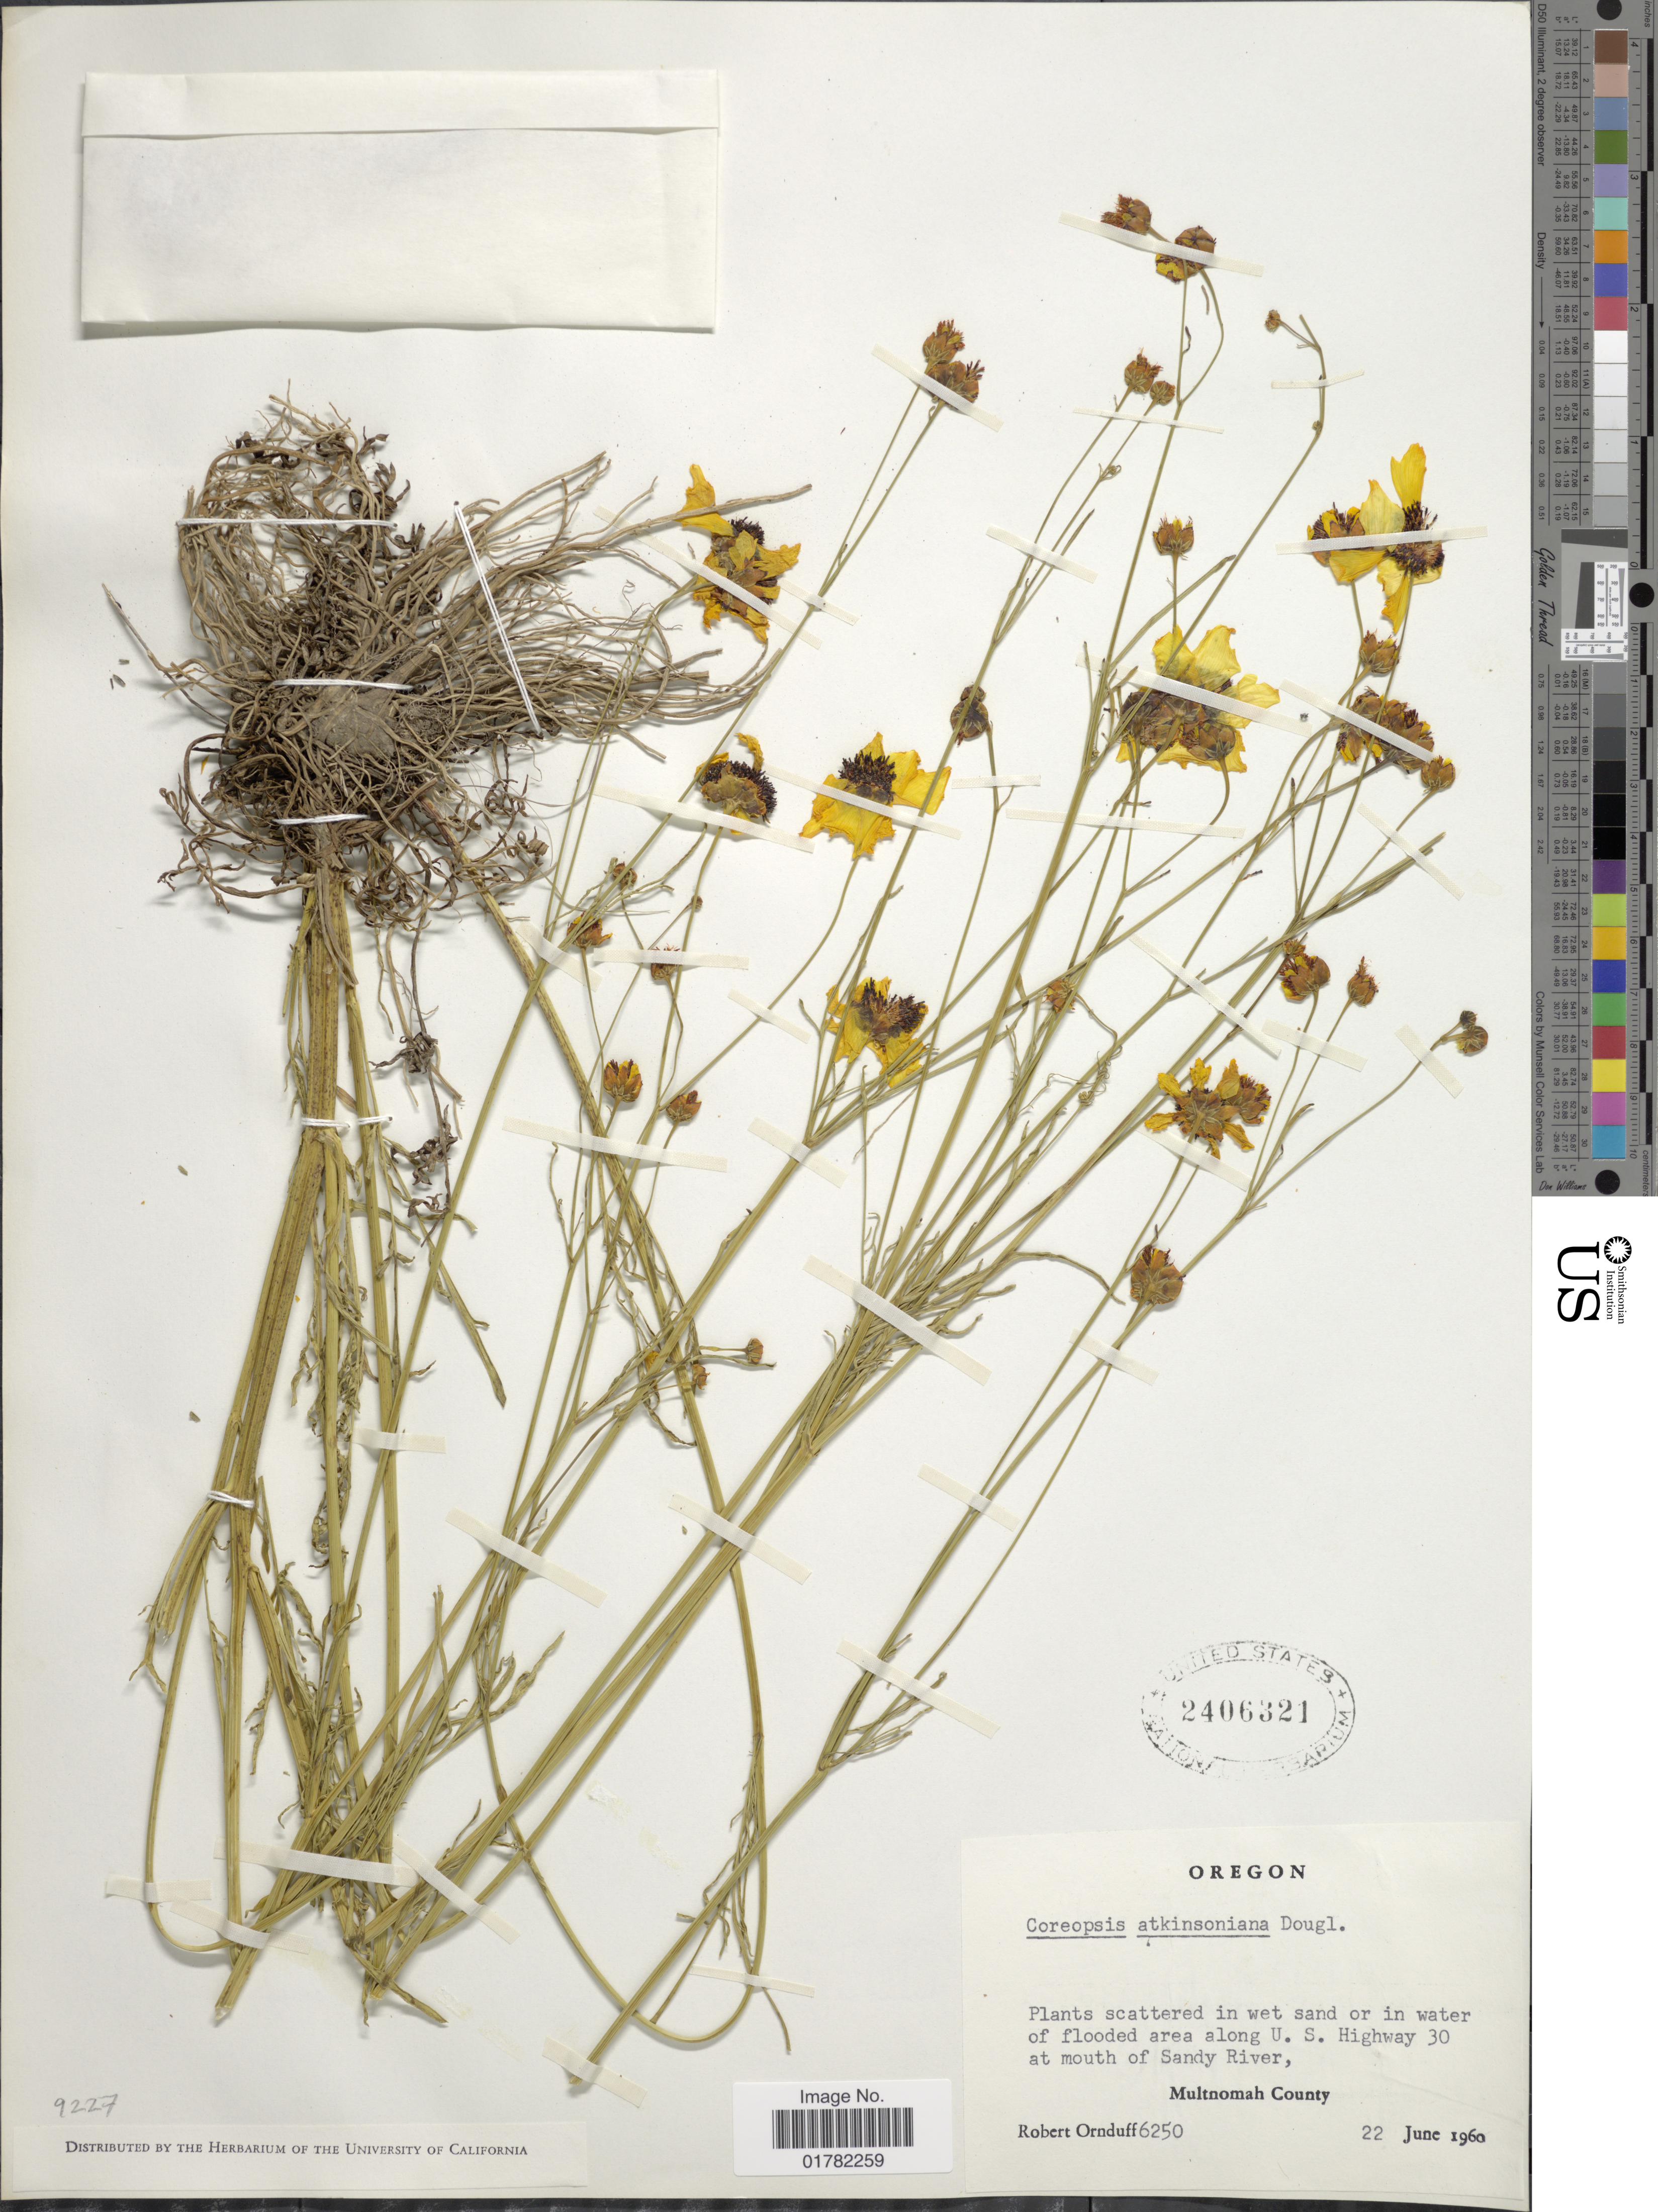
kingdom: Plantae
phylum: Tracheophyta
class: Magnoliopsida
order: Asterales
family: Asteraceae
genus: Coreopsis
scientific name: Coreopsis atkinsoniana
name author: Douglas ex Lindl.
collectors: R. Ornduff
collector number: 6250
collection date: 1960-06-22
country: United States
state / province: Oregon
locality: In wet sand or in water in flooded area along U.S. Highway 30 at mouth of Sandty River, Multnomah County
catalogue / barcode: US 2406321